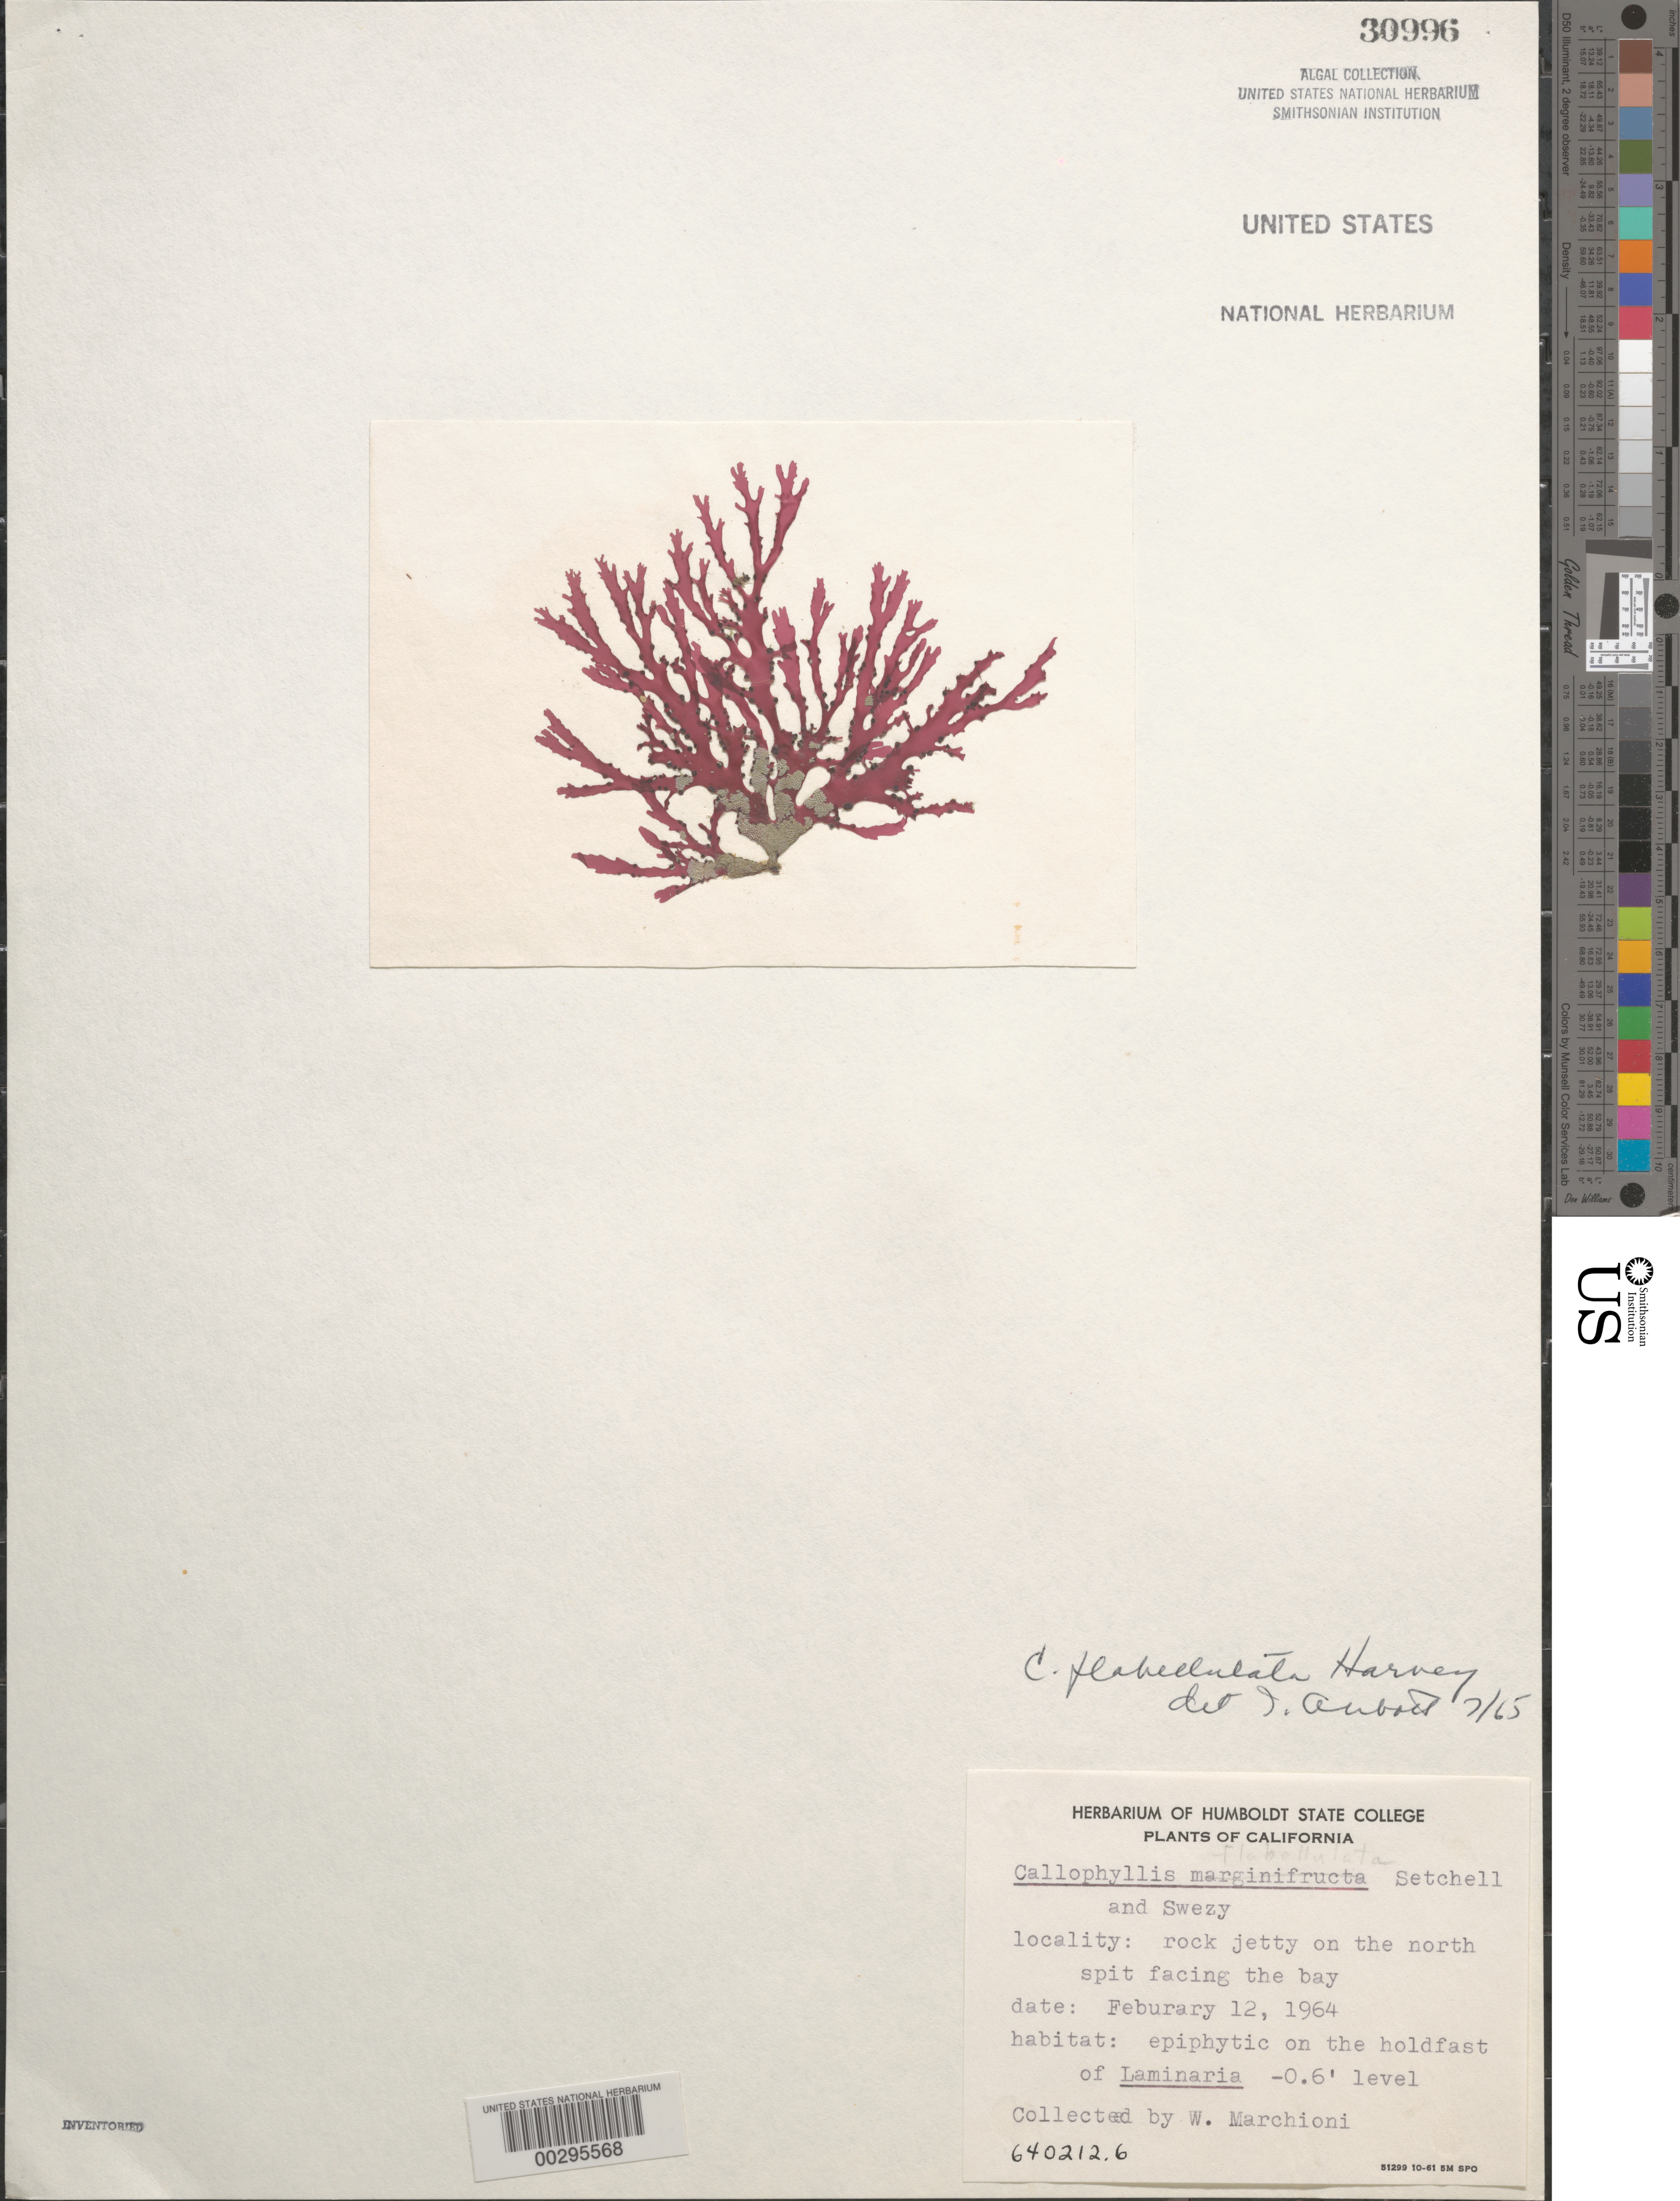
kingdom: Plantae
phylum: Rhodophyta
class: Florideophyceae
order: Gigartinales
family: Kallymeniaceae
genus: Callophyllis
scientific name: Callophyllis flabellulata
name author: Harv.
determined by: Abbott, Isabella A.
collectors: W. Marchioni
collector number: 640212.6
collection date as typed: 12 Feb 1964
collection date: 1964-02-12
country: United States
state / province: California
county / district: Humboldt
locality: North spit facing Humboldt Bay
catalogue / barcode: US 30996